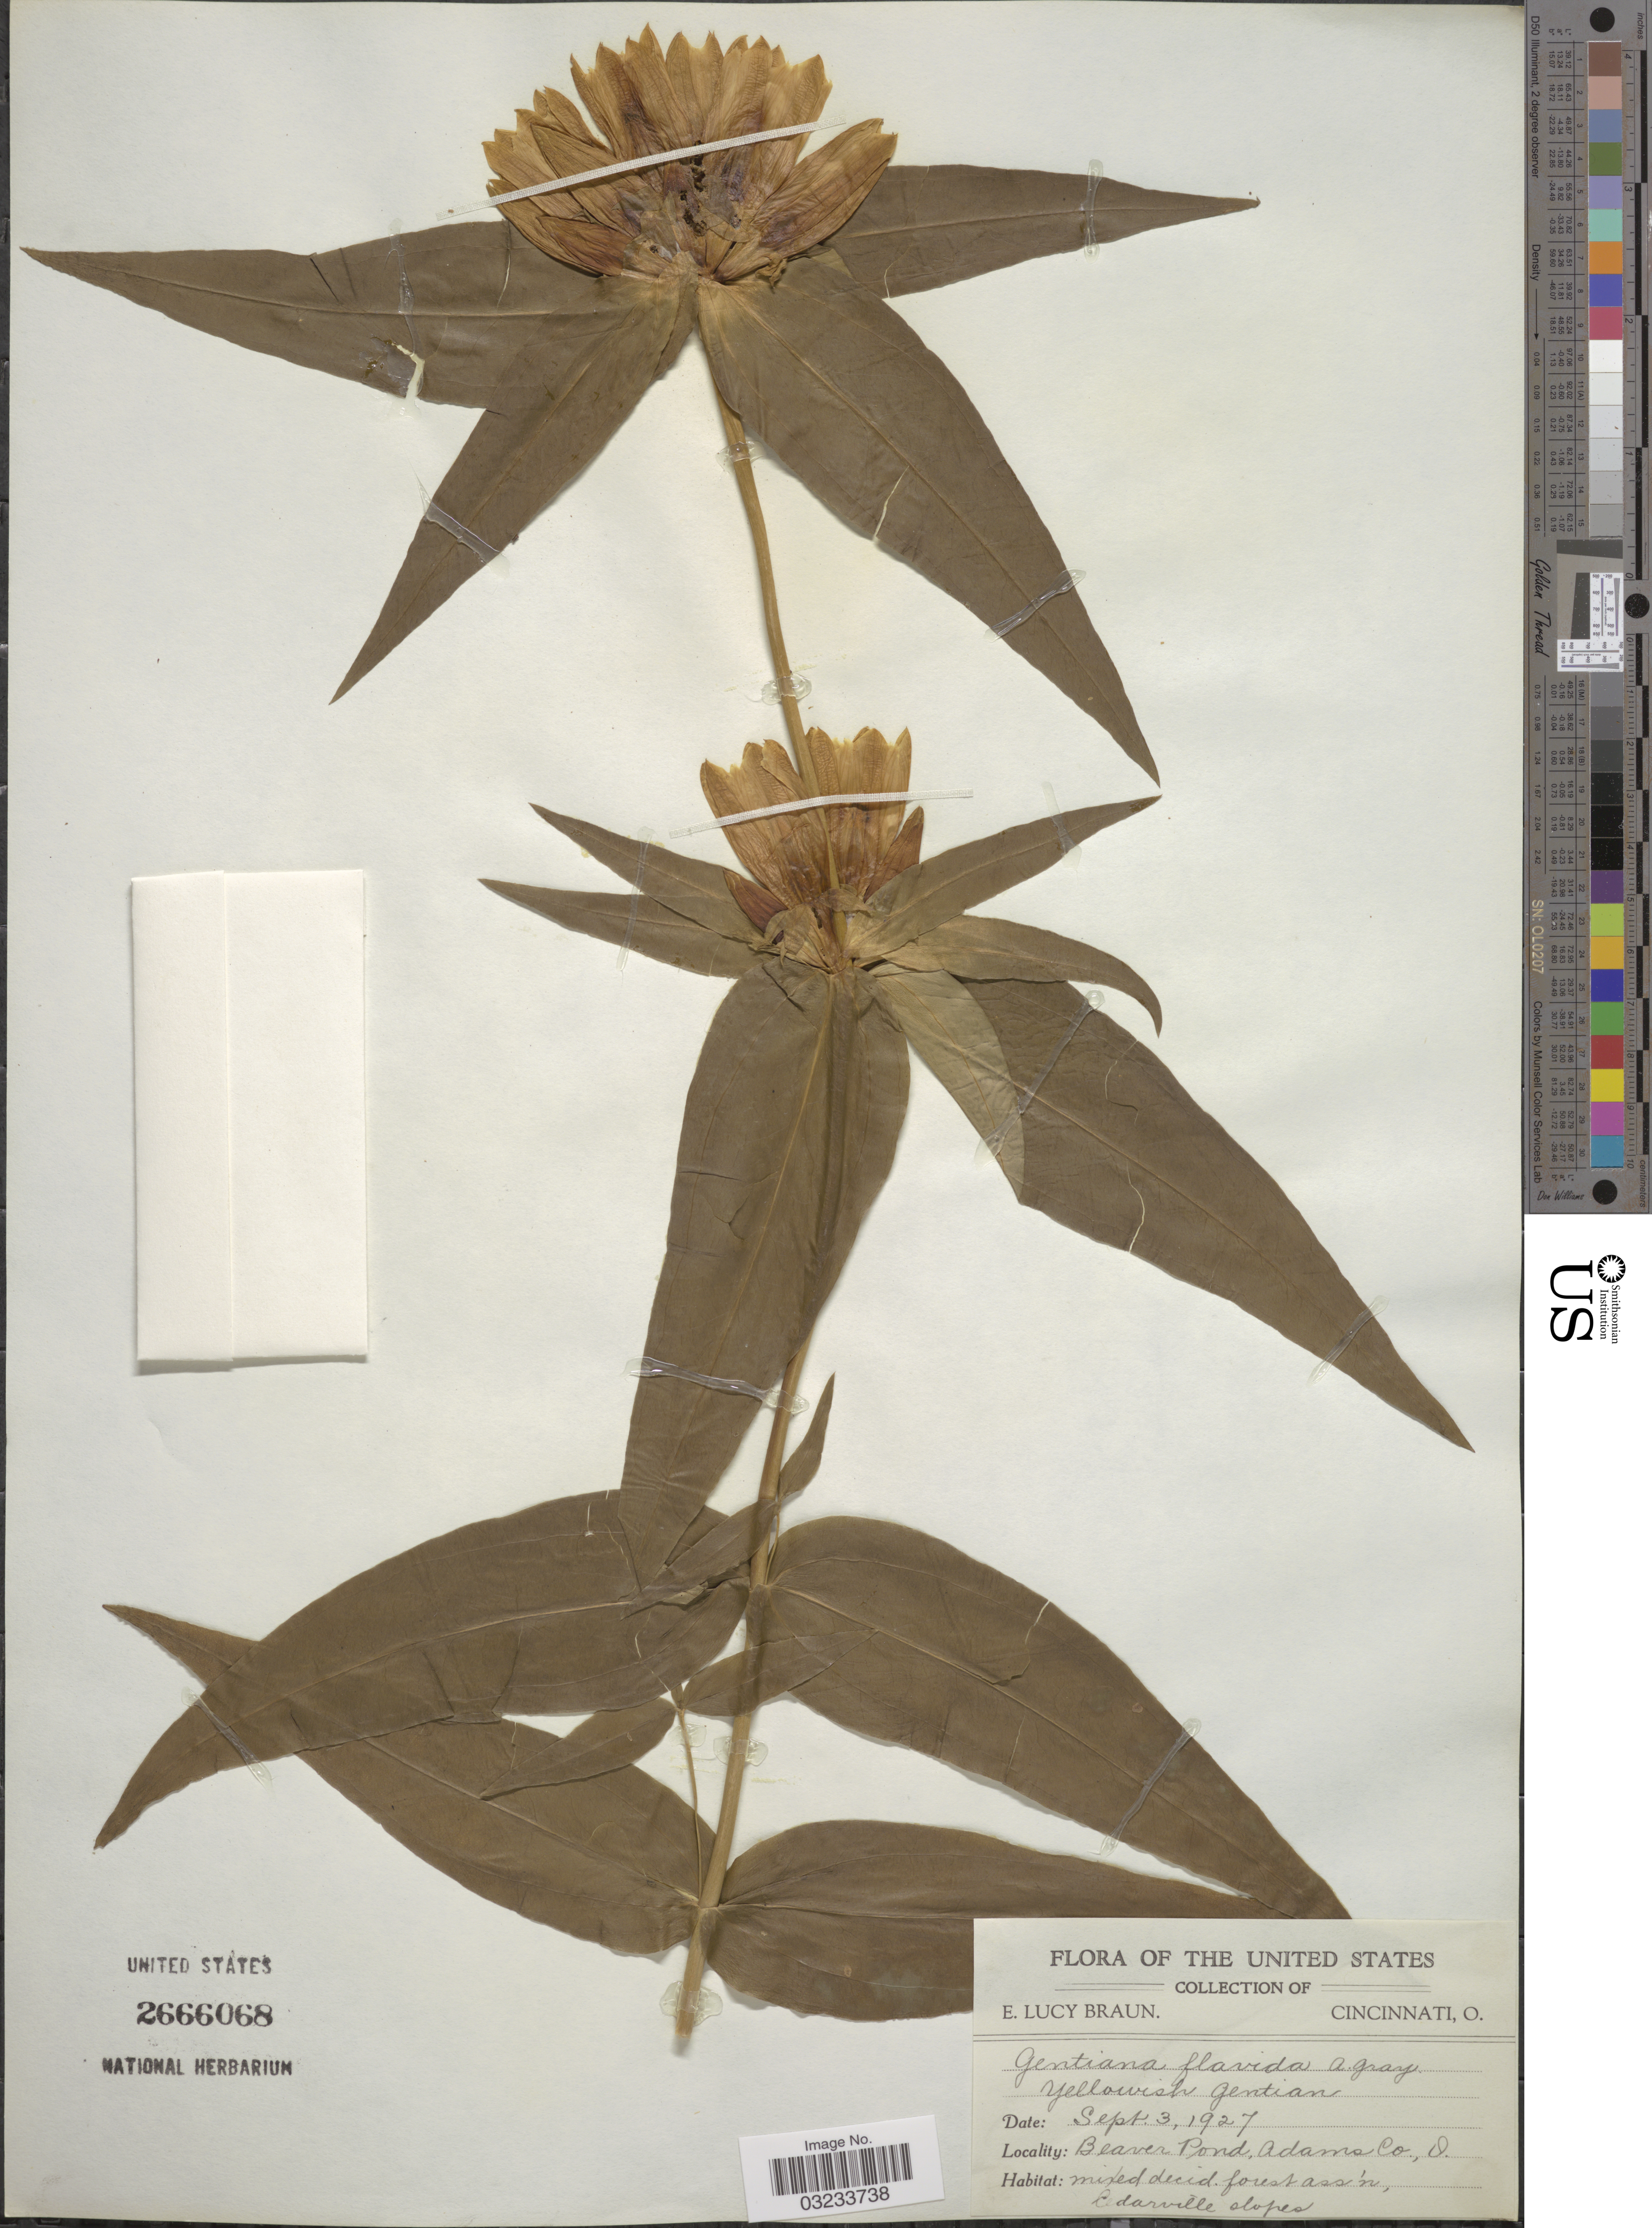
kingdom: Plantae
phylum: Tracheophyta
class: Magnoliopsida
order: Gentianales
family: Gentianaceae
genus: Gentiana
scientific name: Gentiana alba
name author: Muhl. ex J. McNab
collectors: E. Braun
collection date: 1927-09-03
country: United States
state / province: Ohio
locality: Beaver Pond, Adams Co. Cedarville slopes.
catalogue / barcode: US 2666068